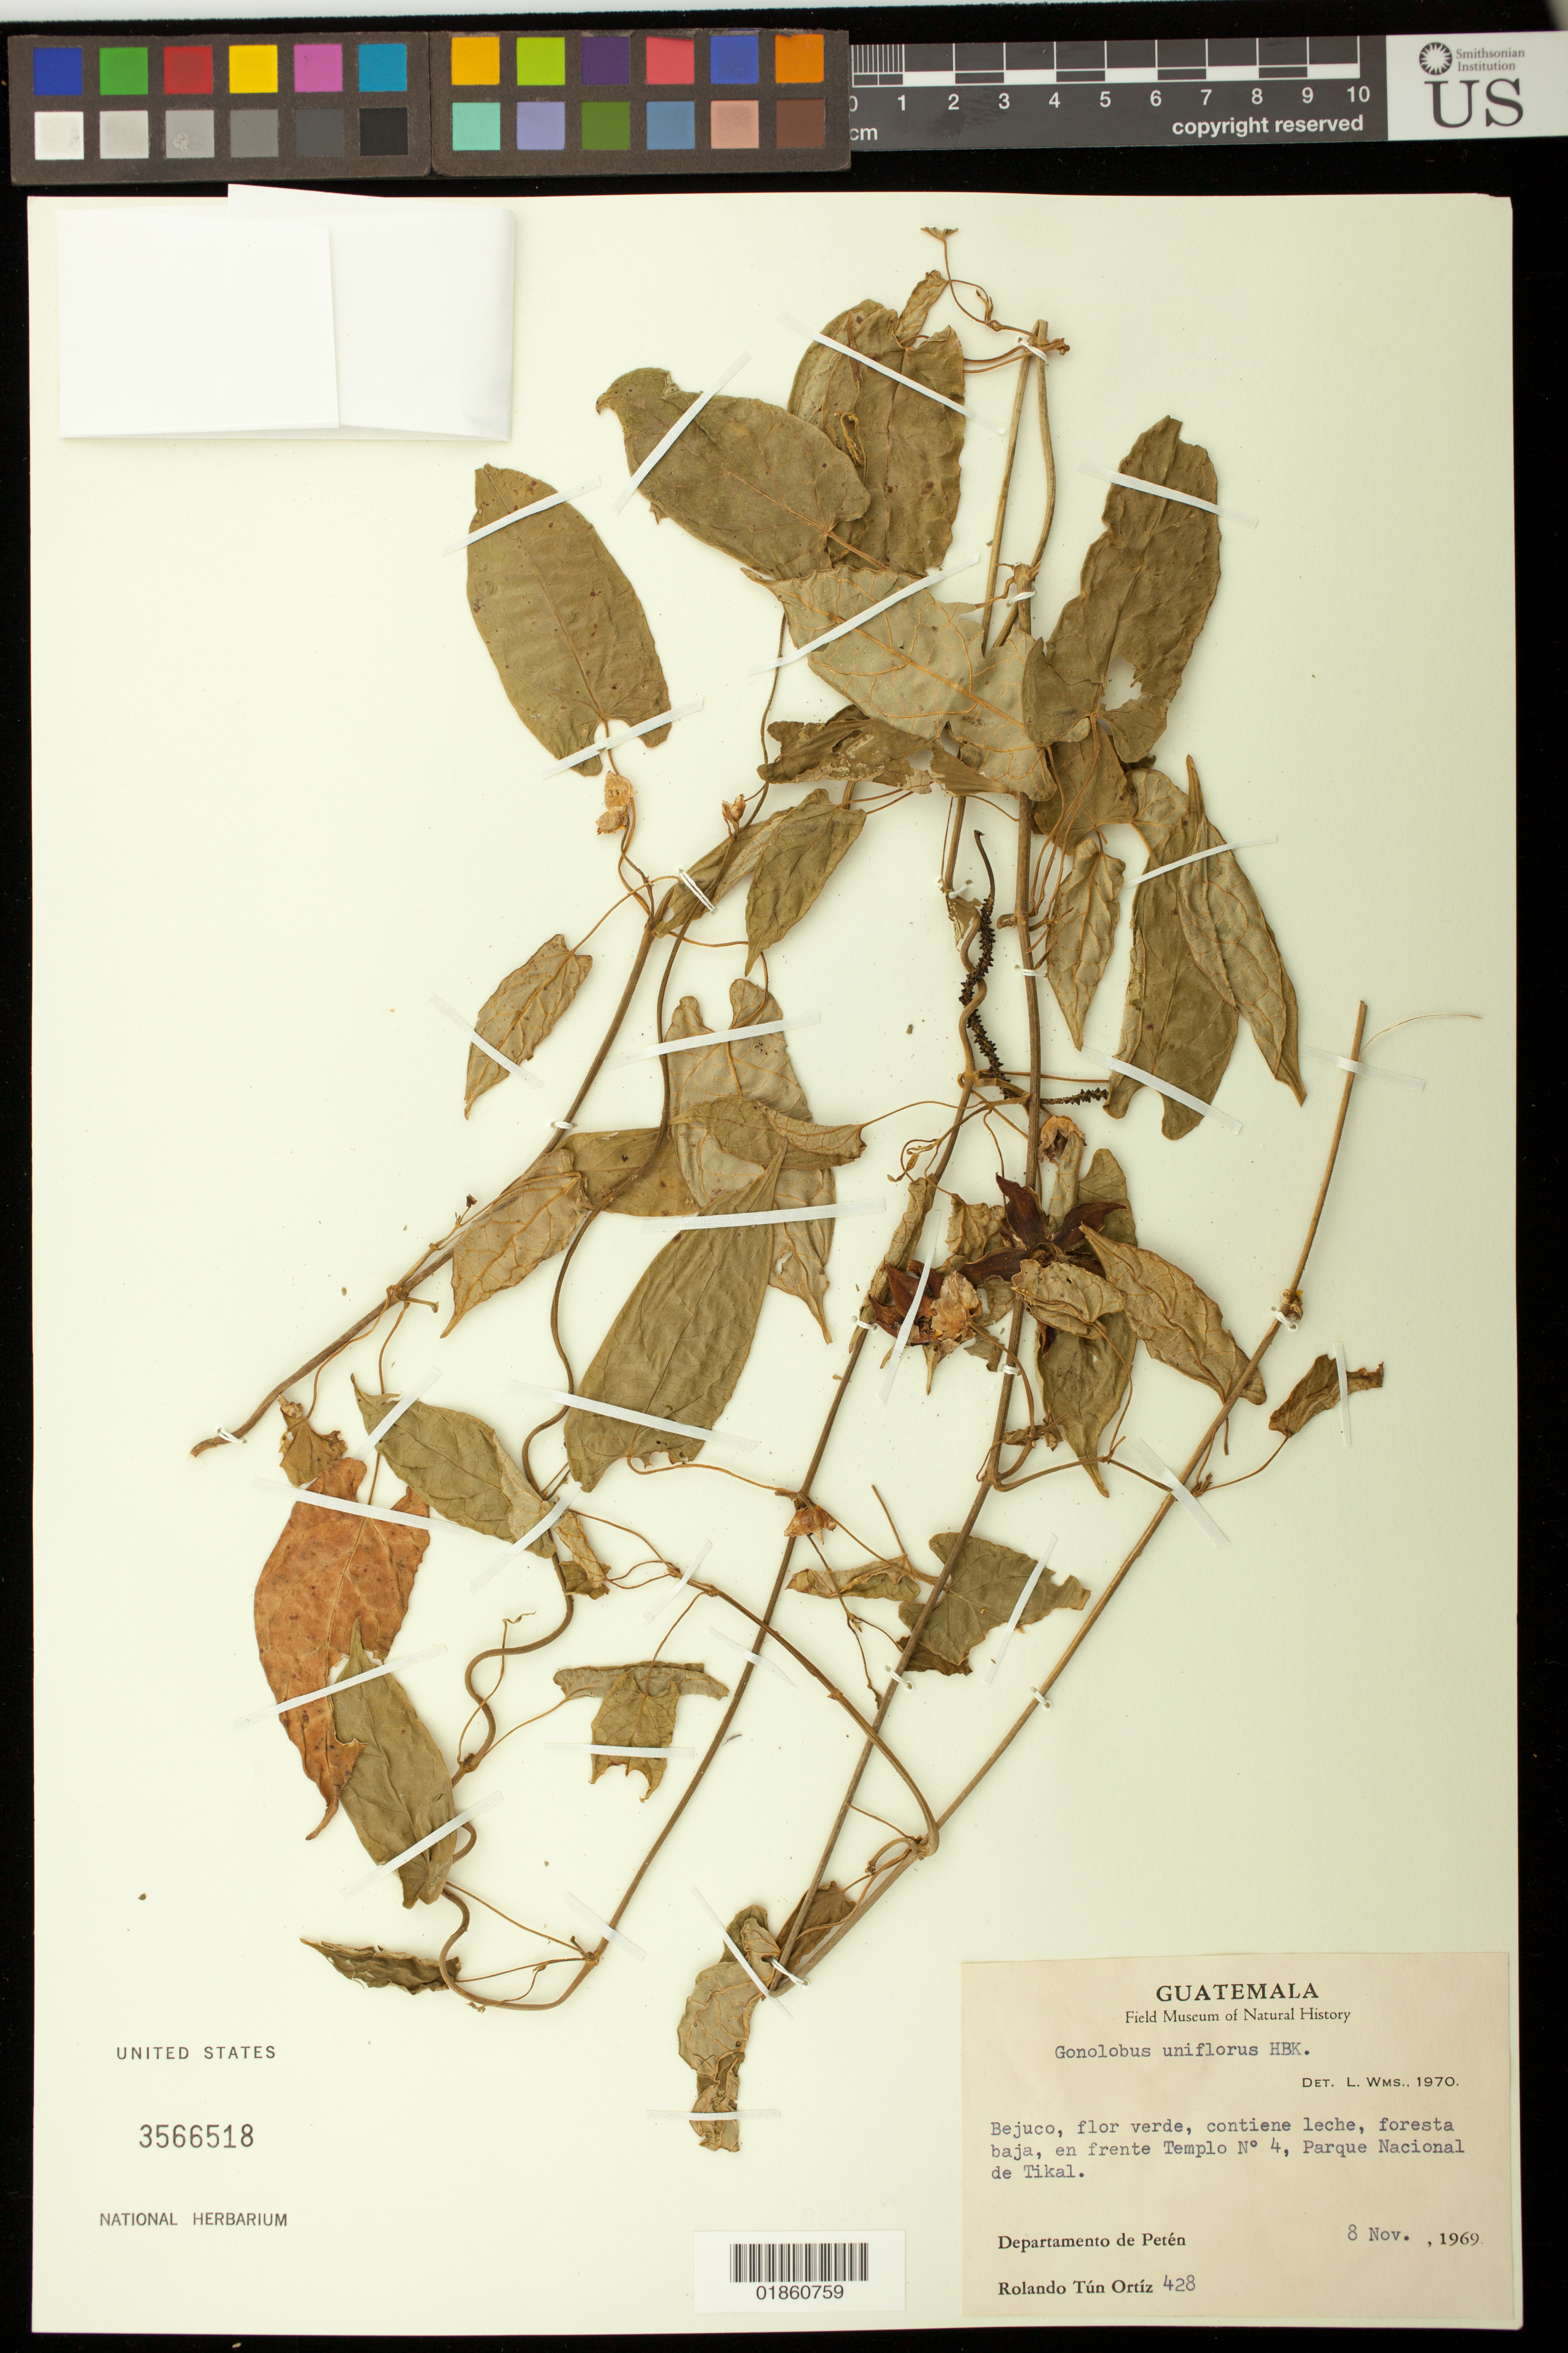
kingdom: Plantae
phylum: Tracheophyta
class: Magnoliopsida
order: Gentianales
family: Apocynaceae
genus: Gonolobus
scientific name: Gonolobus uniflorus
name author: Kunth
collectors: R. T. Ortíz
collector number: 428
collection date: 1969-11-08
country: Guatemala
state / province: El Petén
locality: En frente Templo No 4, , Parque Nacional de Tikal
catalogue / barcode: US 3566518